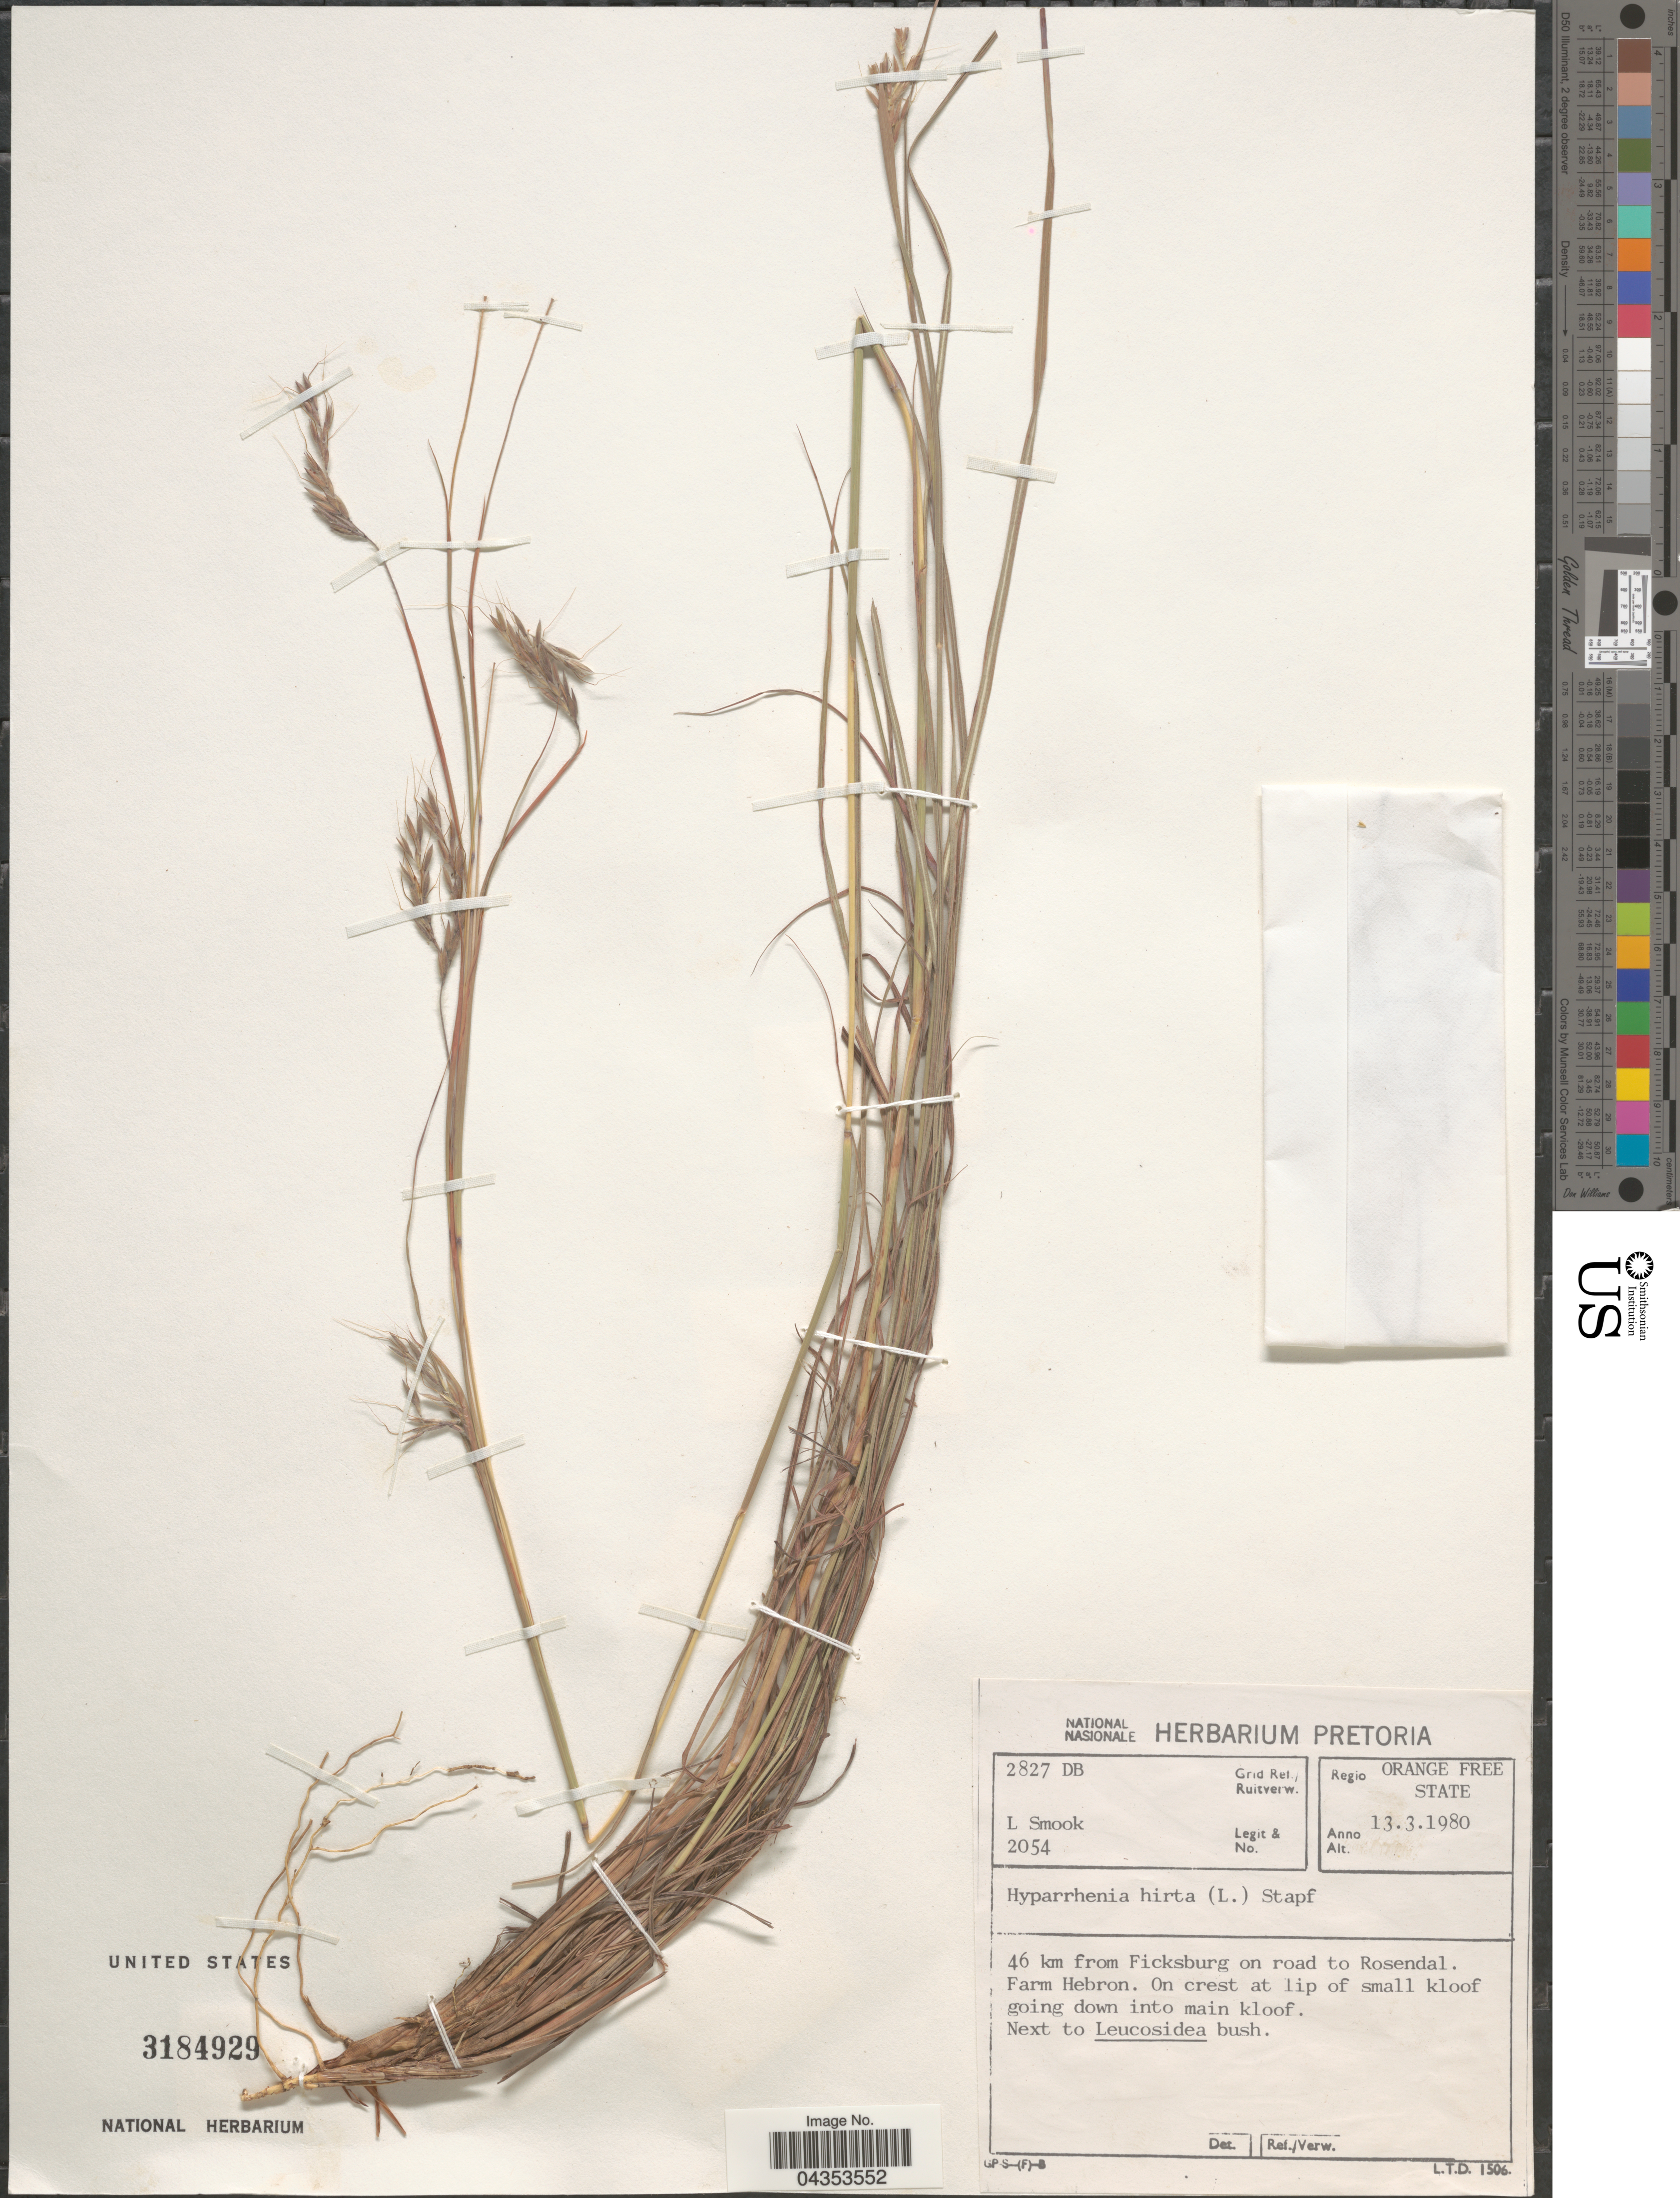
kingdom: Plantae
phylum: Tracheophyta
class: Liliopsida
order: Poales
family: Poaceae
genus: Hyparrhenia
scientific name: Hyparrhenia hirta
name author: (L.) Stapf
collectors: L. Smook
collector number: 2054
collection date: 1980-03-13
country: South Africa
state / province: Free State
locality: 2827 DB Grid Ref./Ruitverw. Regio Orange Free State. 46 km from Ficksburg on road to Rosendal. Farm Hebron.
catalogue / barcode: US 3184929